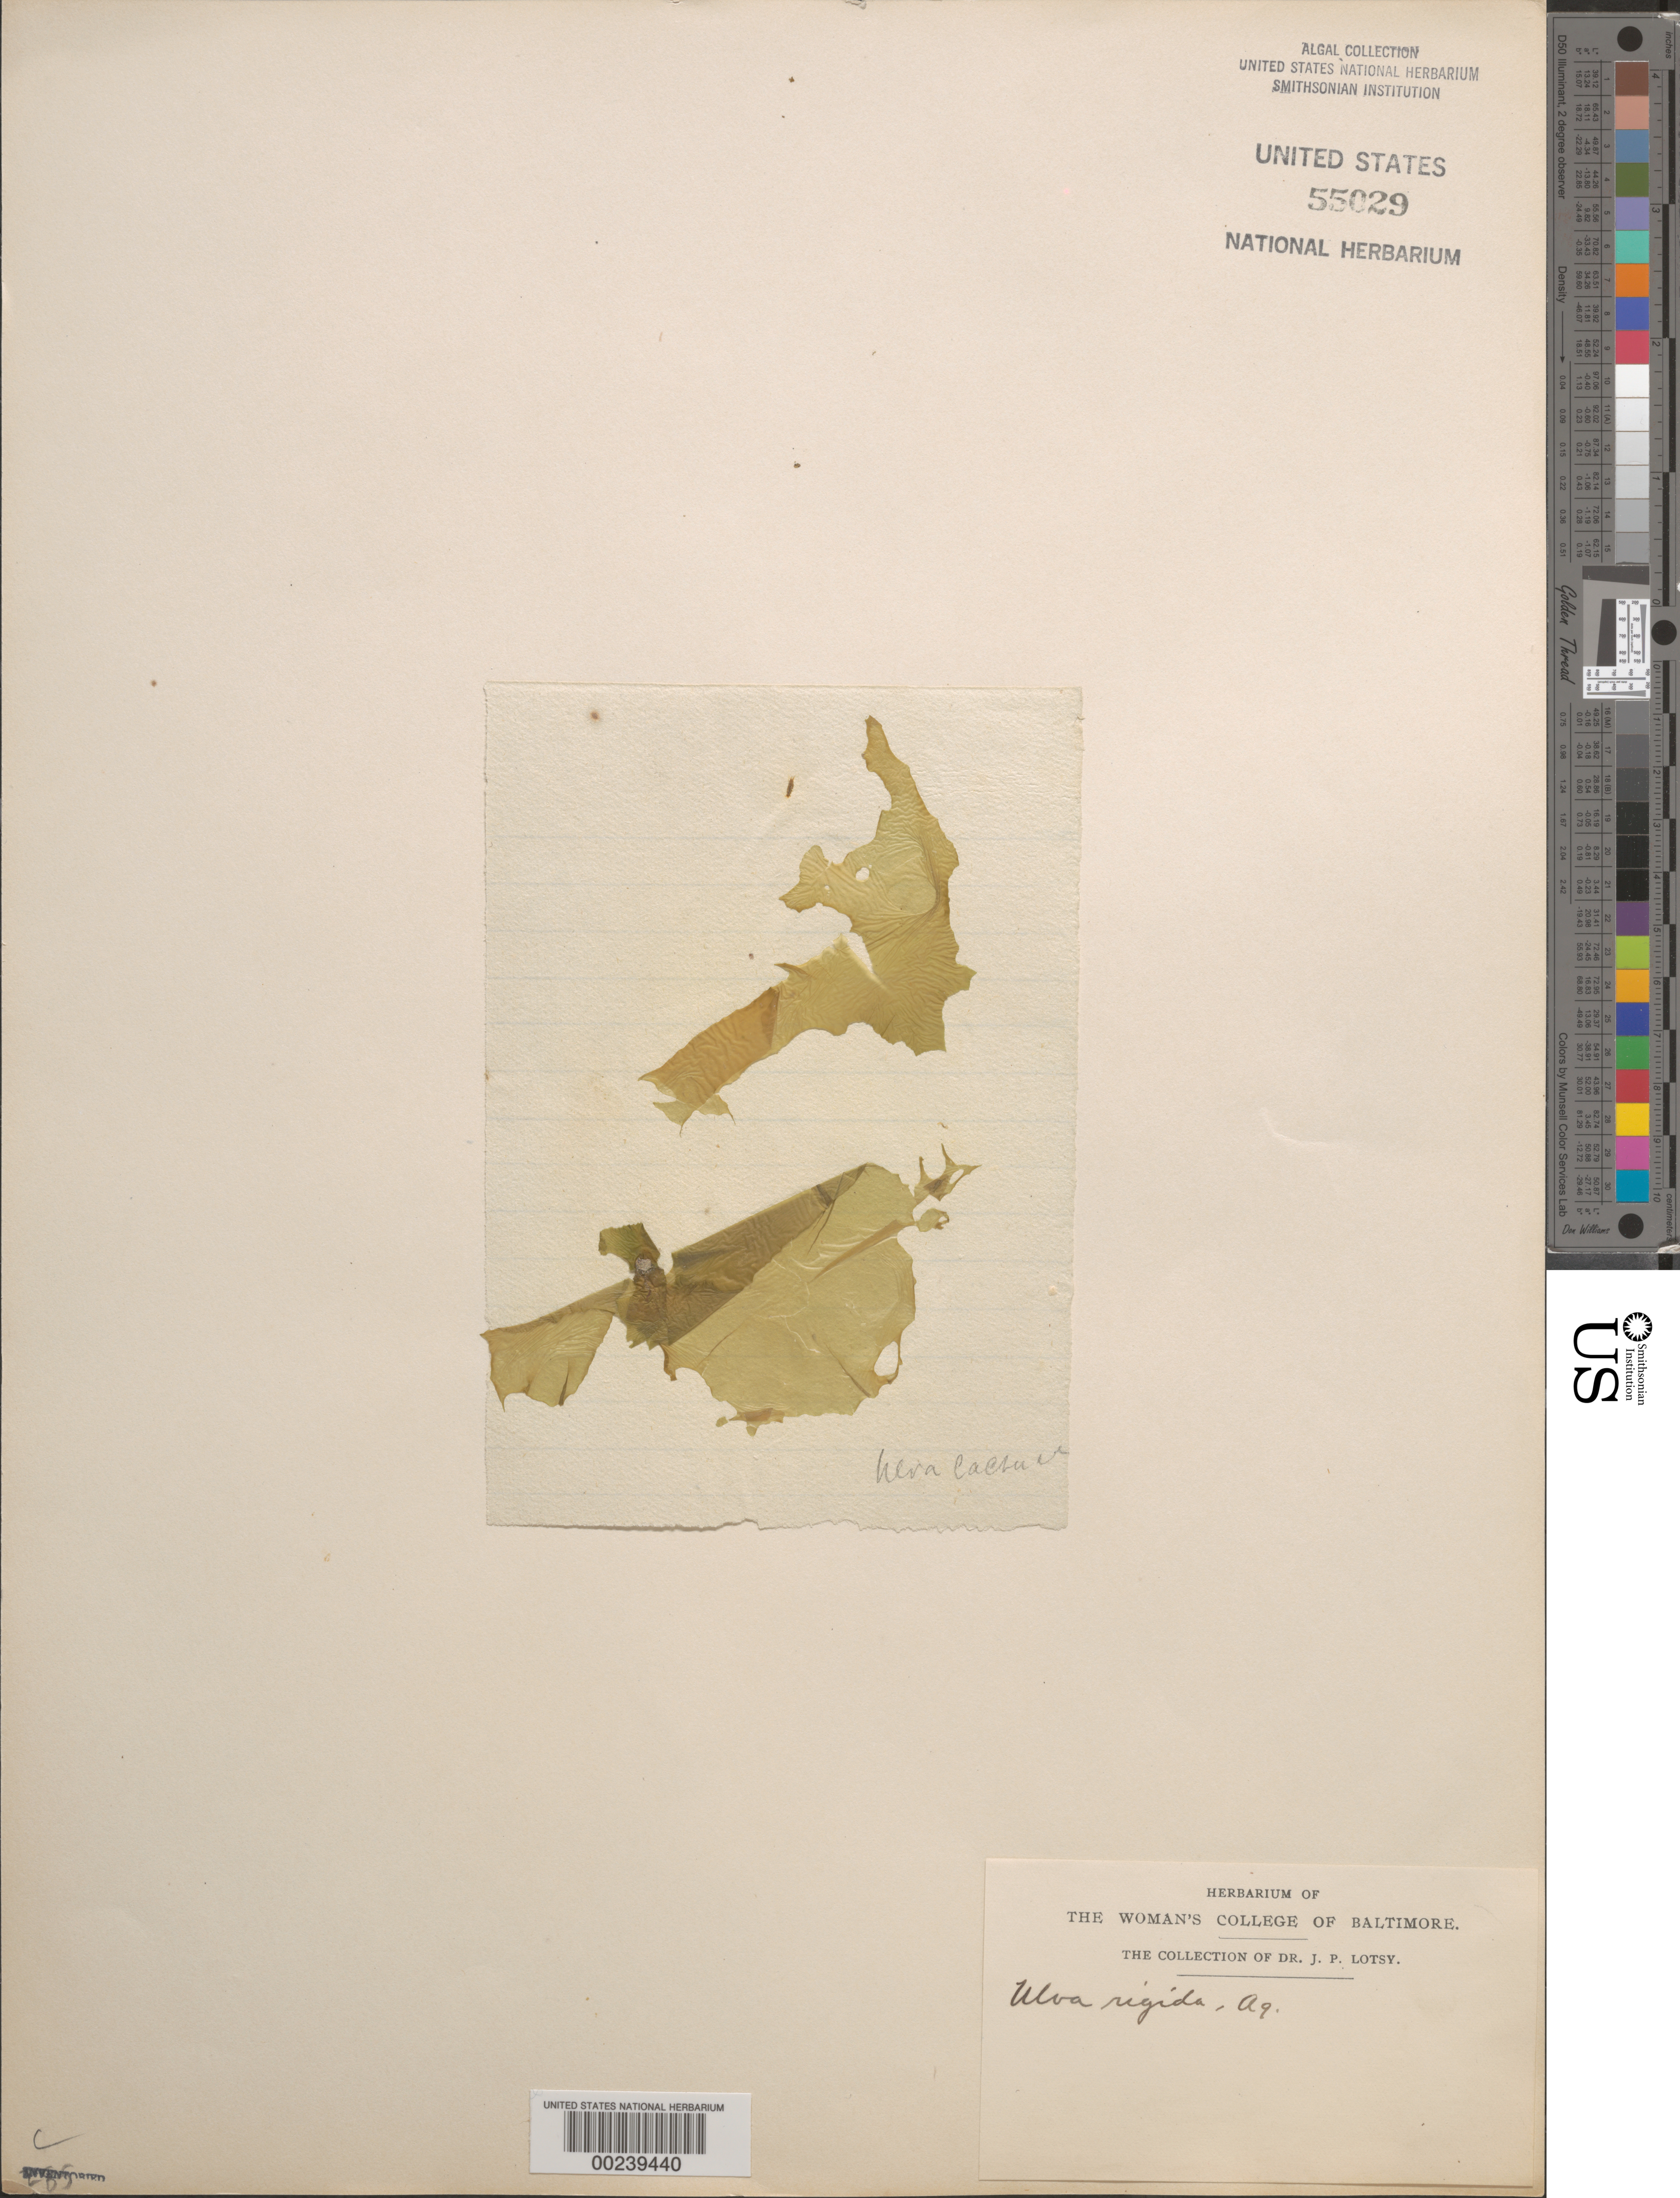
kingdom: Plantae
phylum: Chlorophyta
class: Ulvophyceae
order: Ulvales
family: Ulvaceae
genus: Ulva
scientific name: Ulva rigida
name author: C. Agardh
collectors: J. Lotsy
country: United States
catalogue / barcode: US 55029